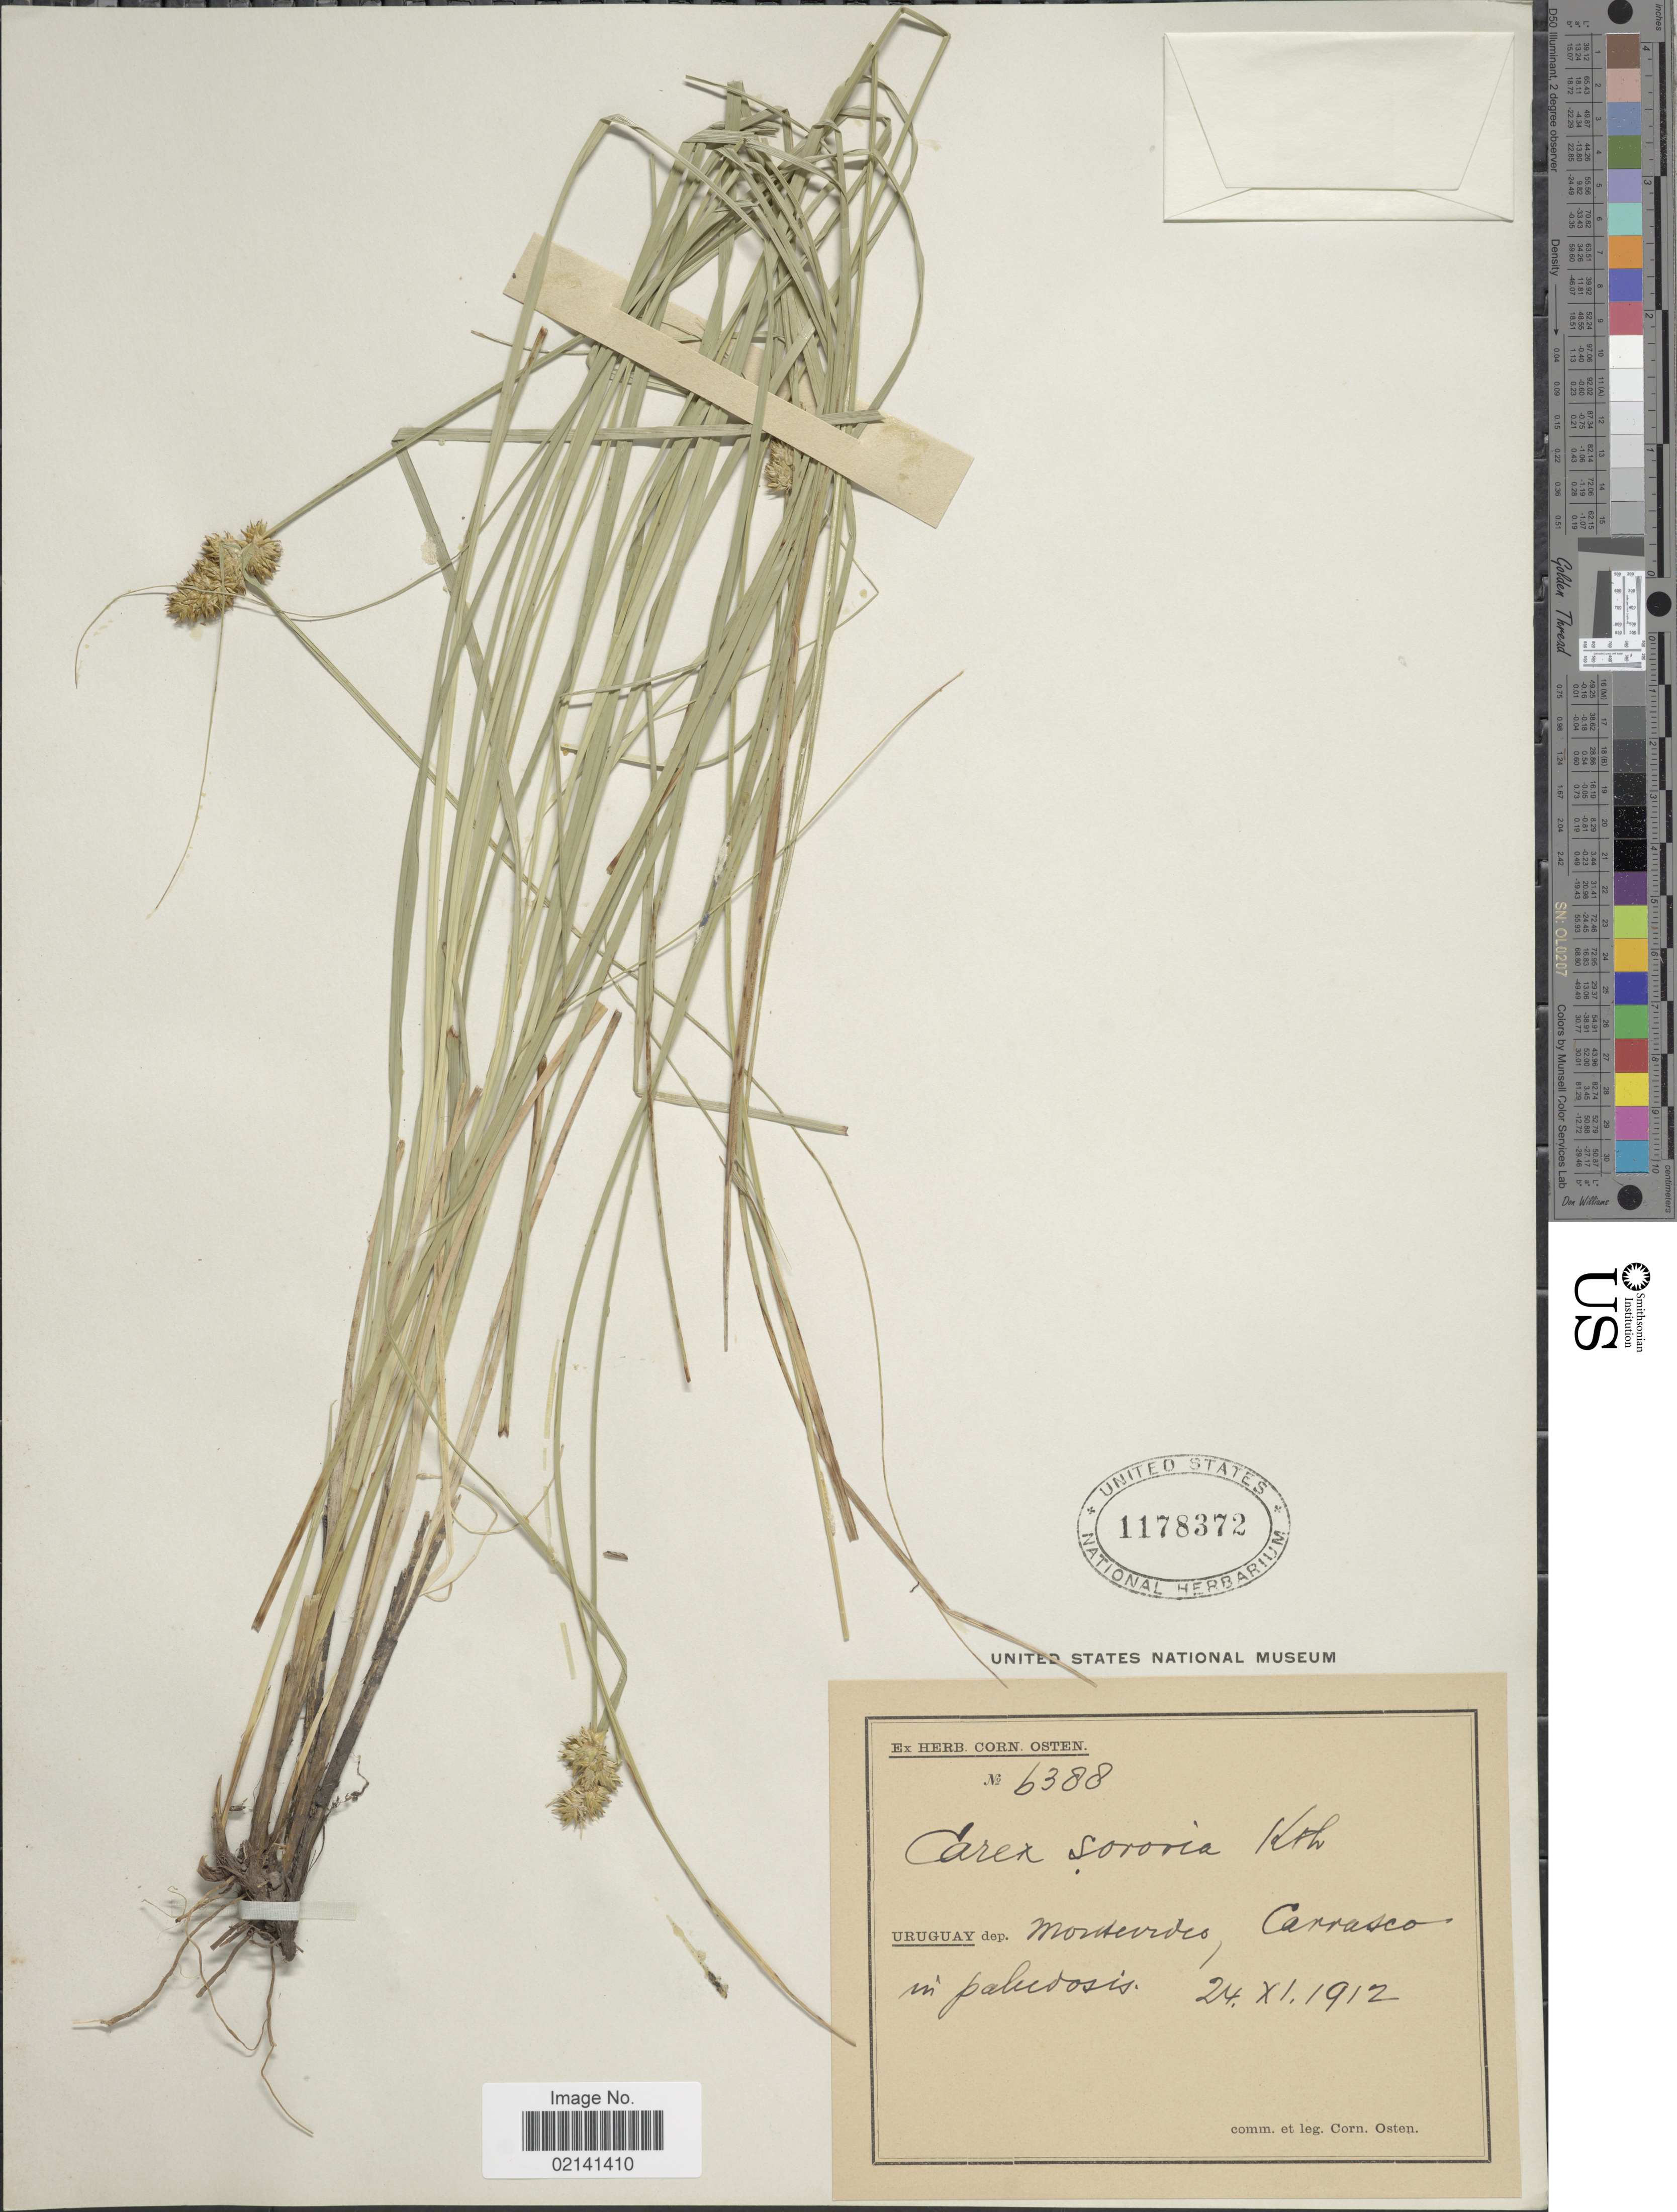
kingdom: Plantae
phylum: Tracheophyta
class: Liliopsida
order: Poales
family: Cyperaceae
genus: Carex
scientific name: Carex sororia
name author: Kunth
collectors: C. Osten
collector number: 6388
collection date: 1912-11-24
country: Uruguay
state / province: Montevideo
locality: Uruguay dep. Montevideo, Carrasco in paludosis.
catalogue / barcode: US 1178372